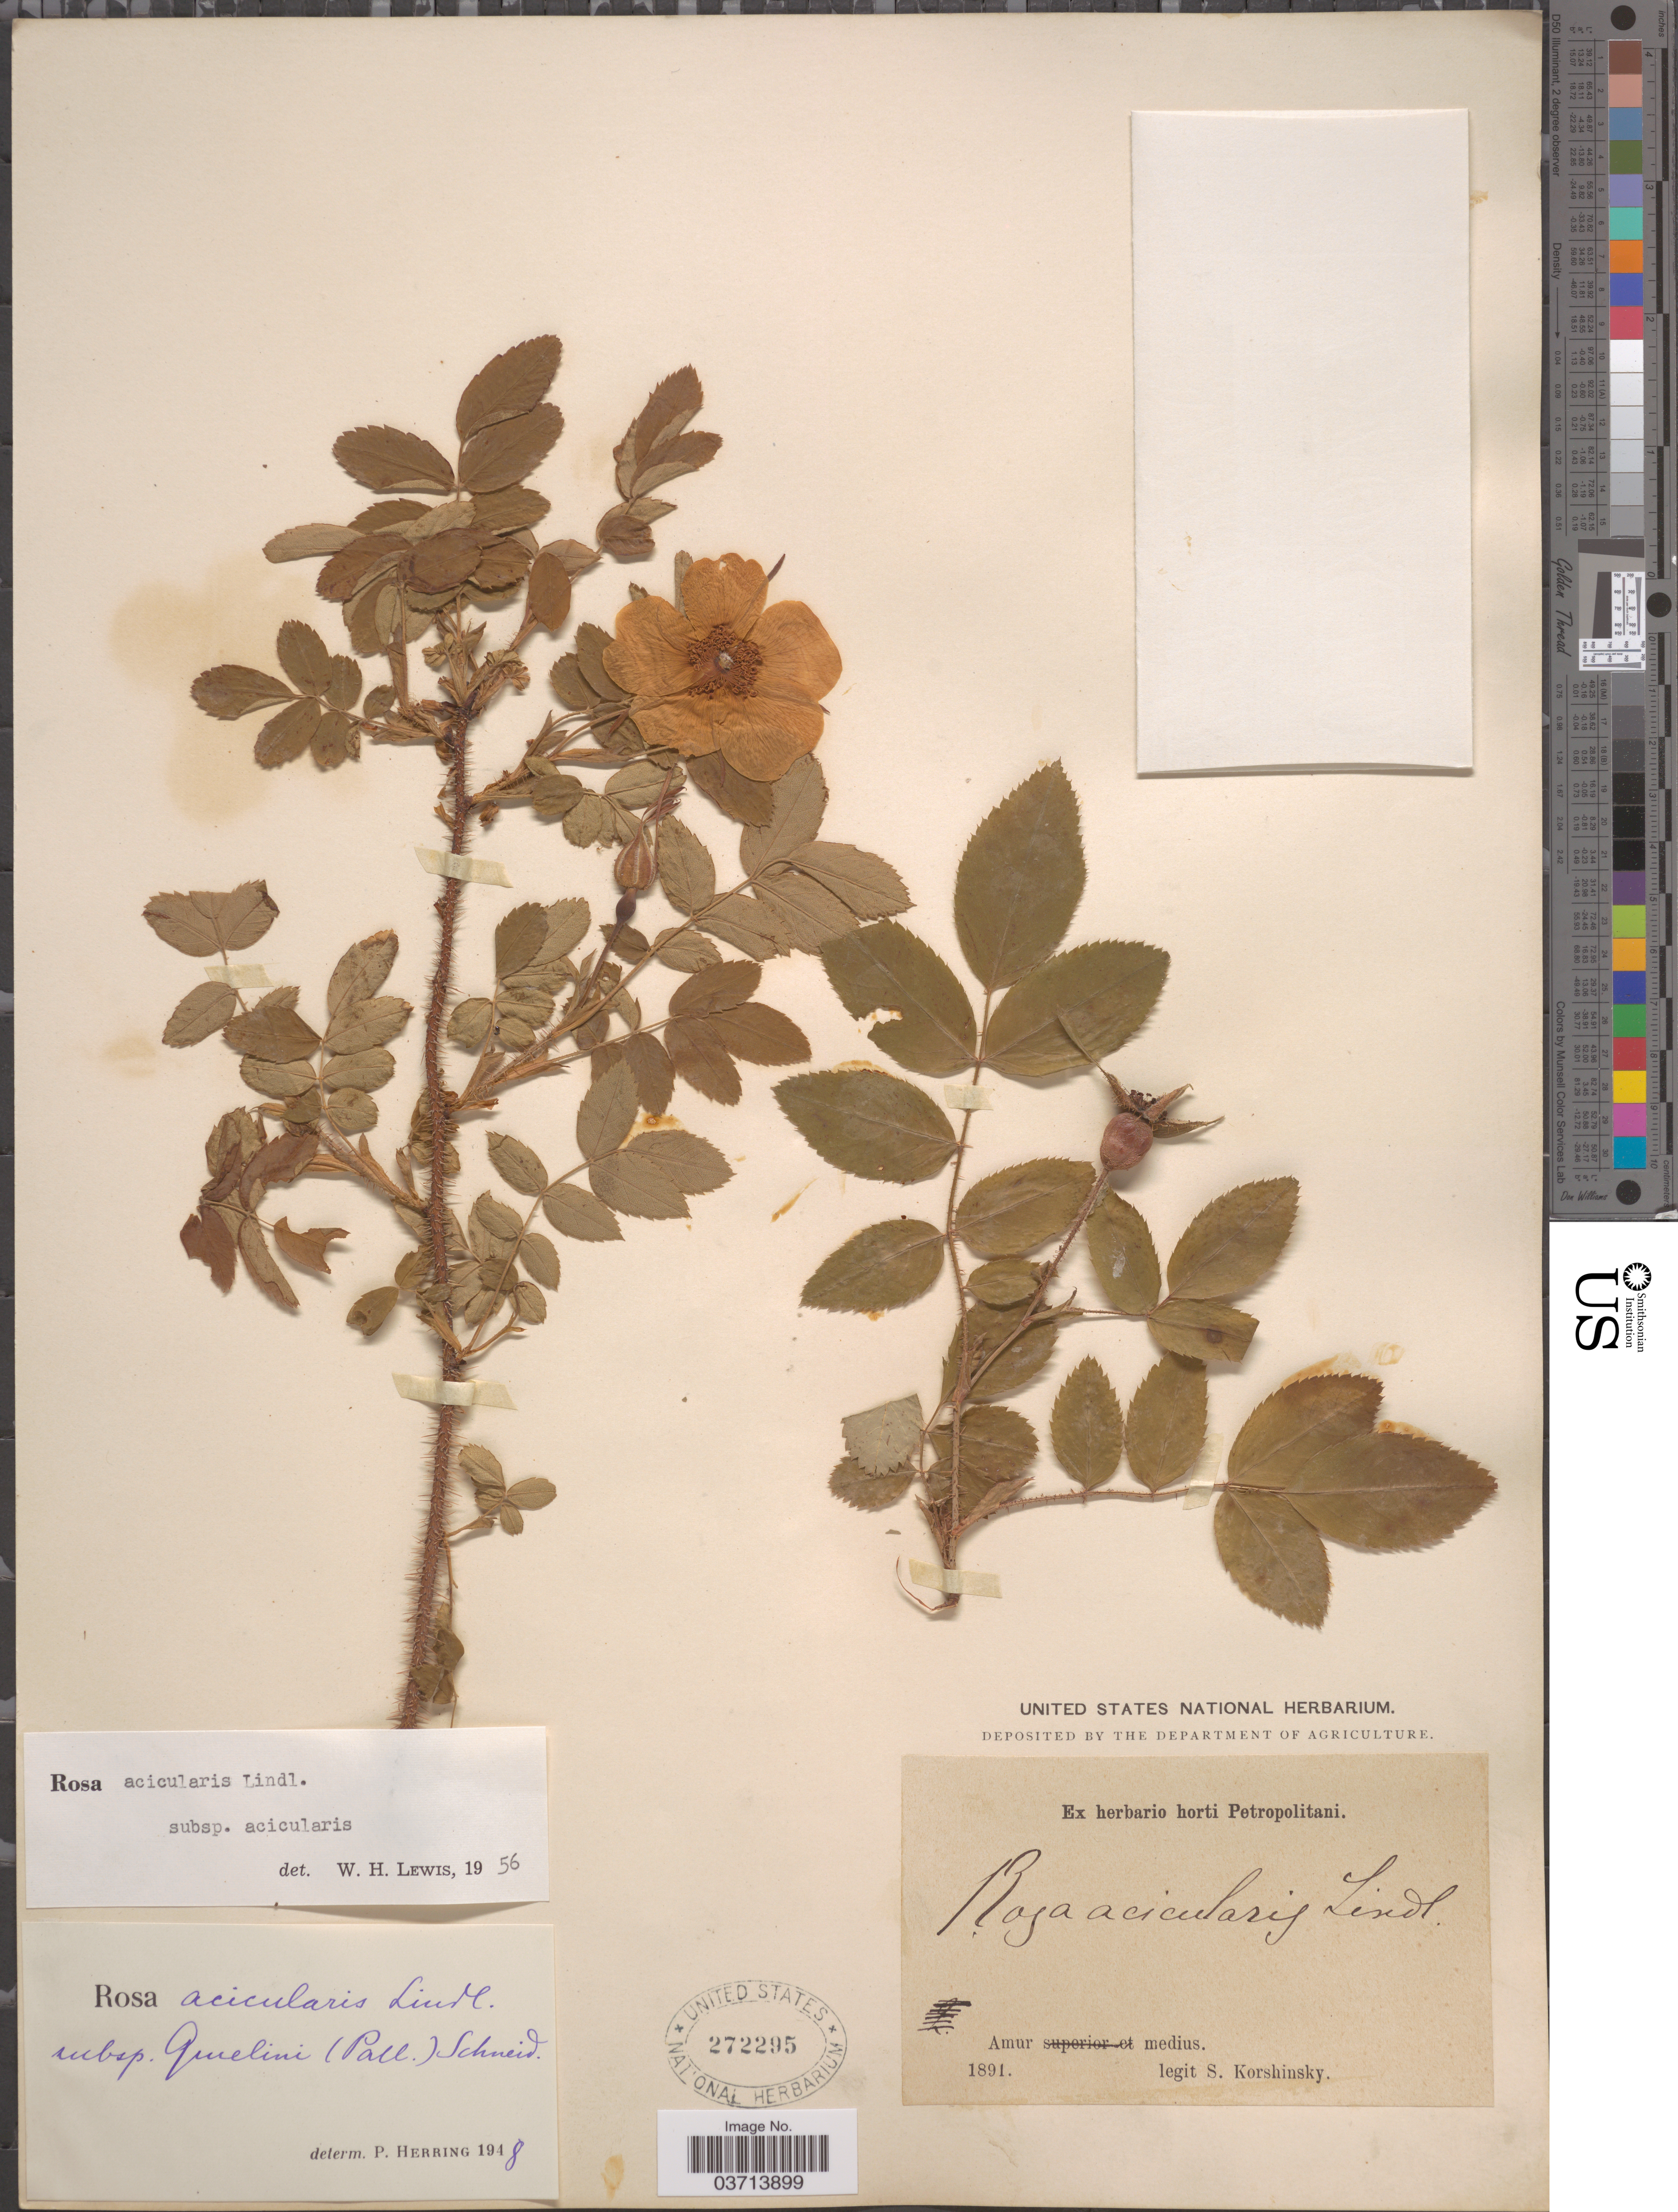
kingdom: Plantae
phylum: Tracheophyta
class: Magnoliopsida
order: Rosales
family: Rosaceae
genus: Rosa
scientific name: Rosa acicularis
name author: Lindl.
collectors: S. I. Korshinsky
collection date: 1891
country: Russian Federation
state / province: Amur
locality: Amur medius.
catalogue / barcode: US 272295